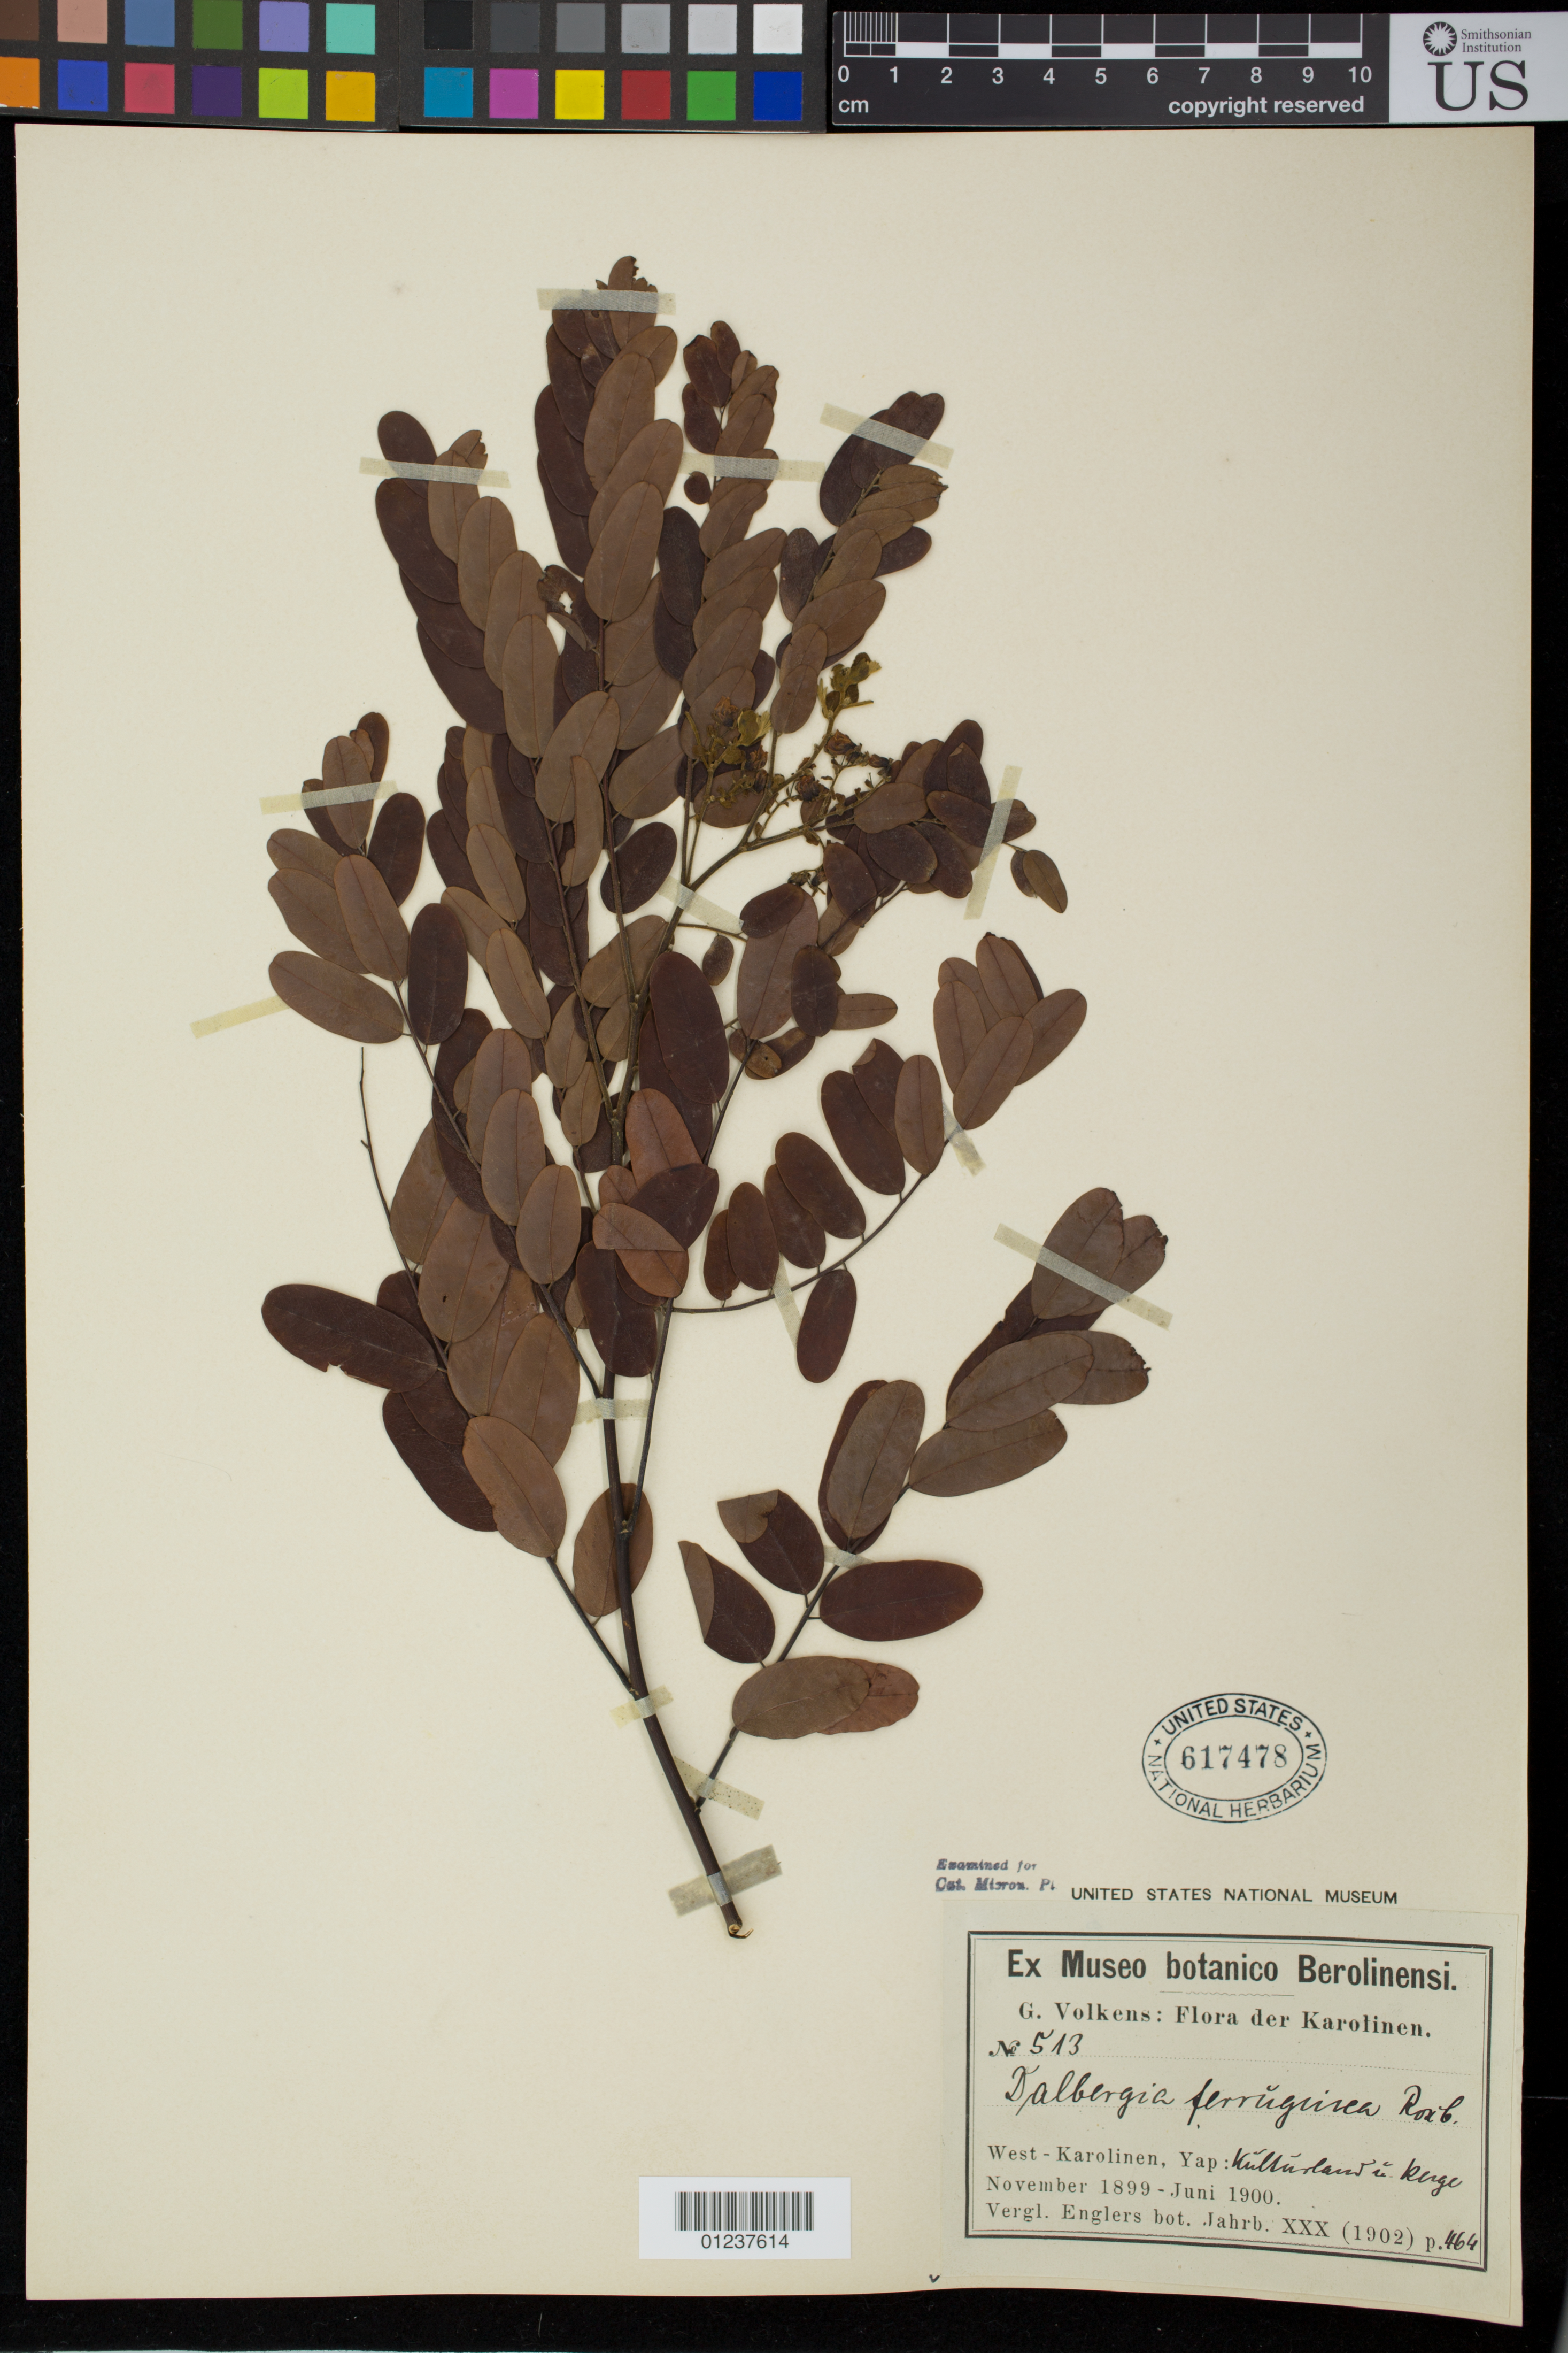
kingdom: Plantae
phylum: Tracheophyta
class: Magnoliopsida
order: Fabales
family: Fabaceae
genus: Dalbergia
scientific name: Dalbergia ferruginea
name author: Roxb.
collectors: G. Volkens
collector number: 513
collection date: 1899-11/1900-06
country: Micronesia, Federated States of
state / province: Yap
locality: West - Karolinen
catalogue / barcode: US 617478